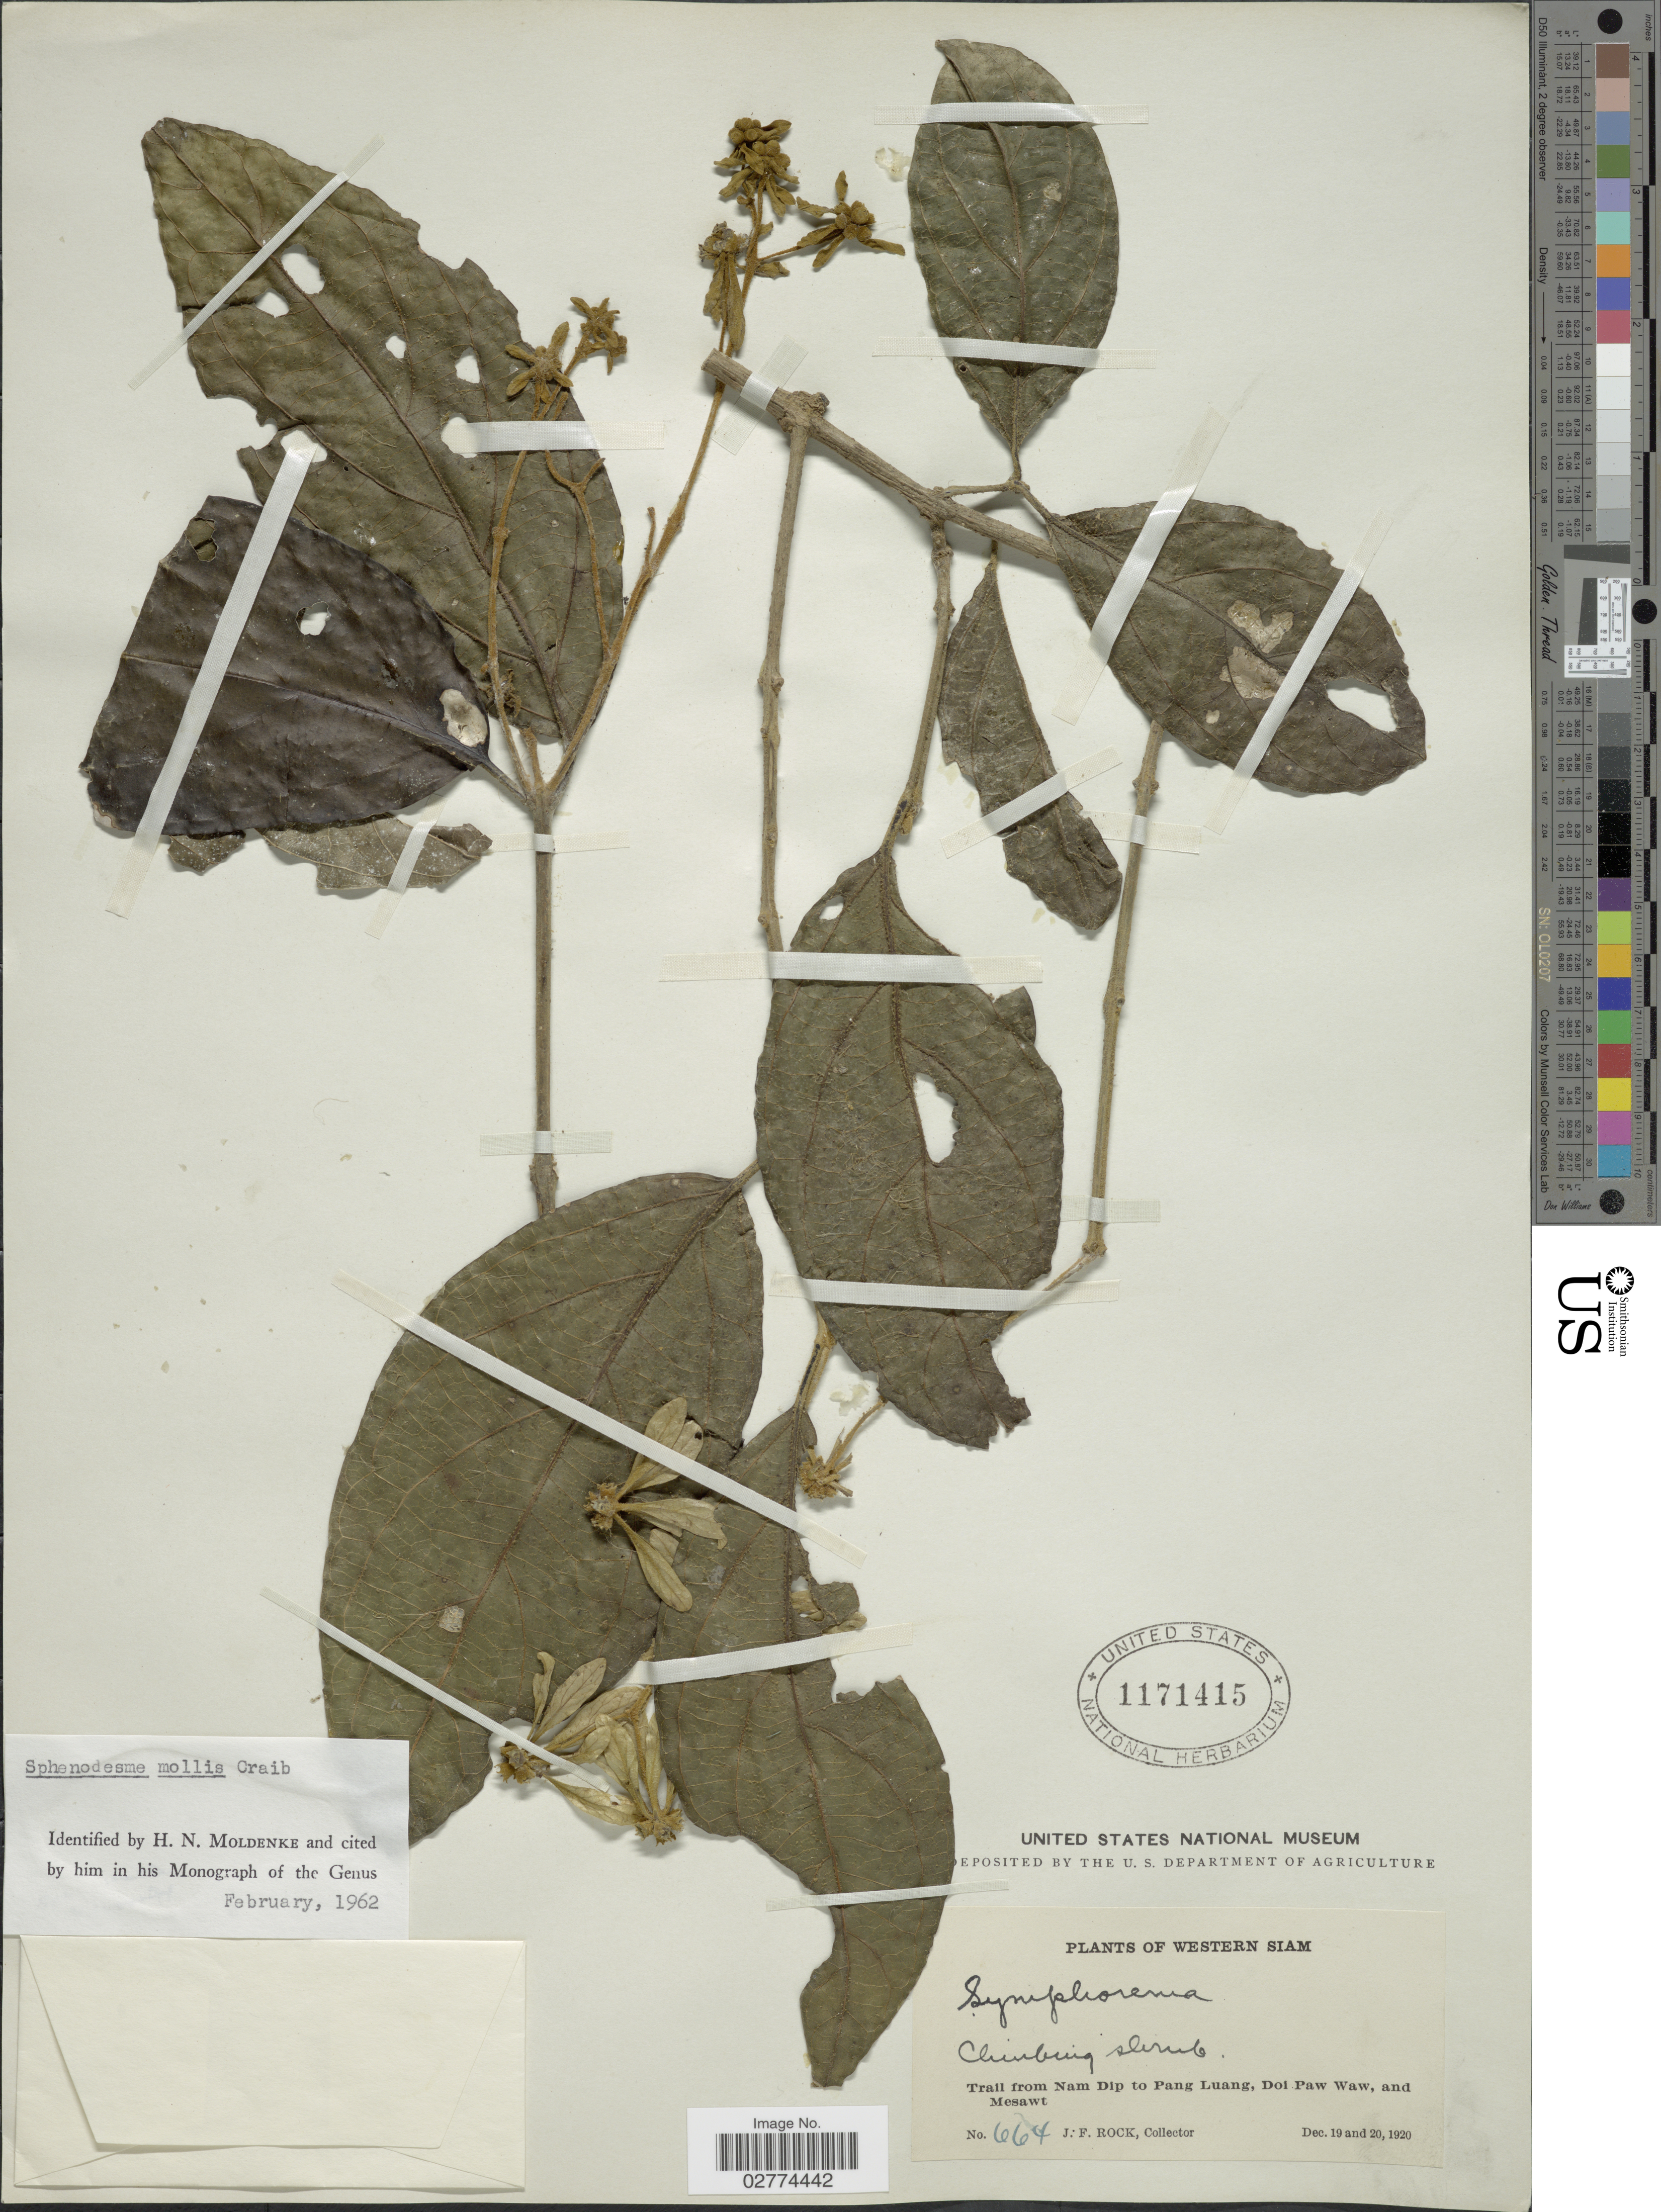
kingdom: Plantae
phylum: Tracheophyta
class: Magnoliopsida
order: Lamiales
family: Lamiaceae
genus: Sphenodesme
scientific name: Sphenodesme mollis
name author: Craib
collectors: J. Rock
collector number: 664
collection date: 1920-12-19/1920-12-20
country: Thailand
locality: Western Siam. Trail from Nam Dip to Pang Luang, Doi Paw Waw, and Mesawt.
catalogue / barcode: US 1171415